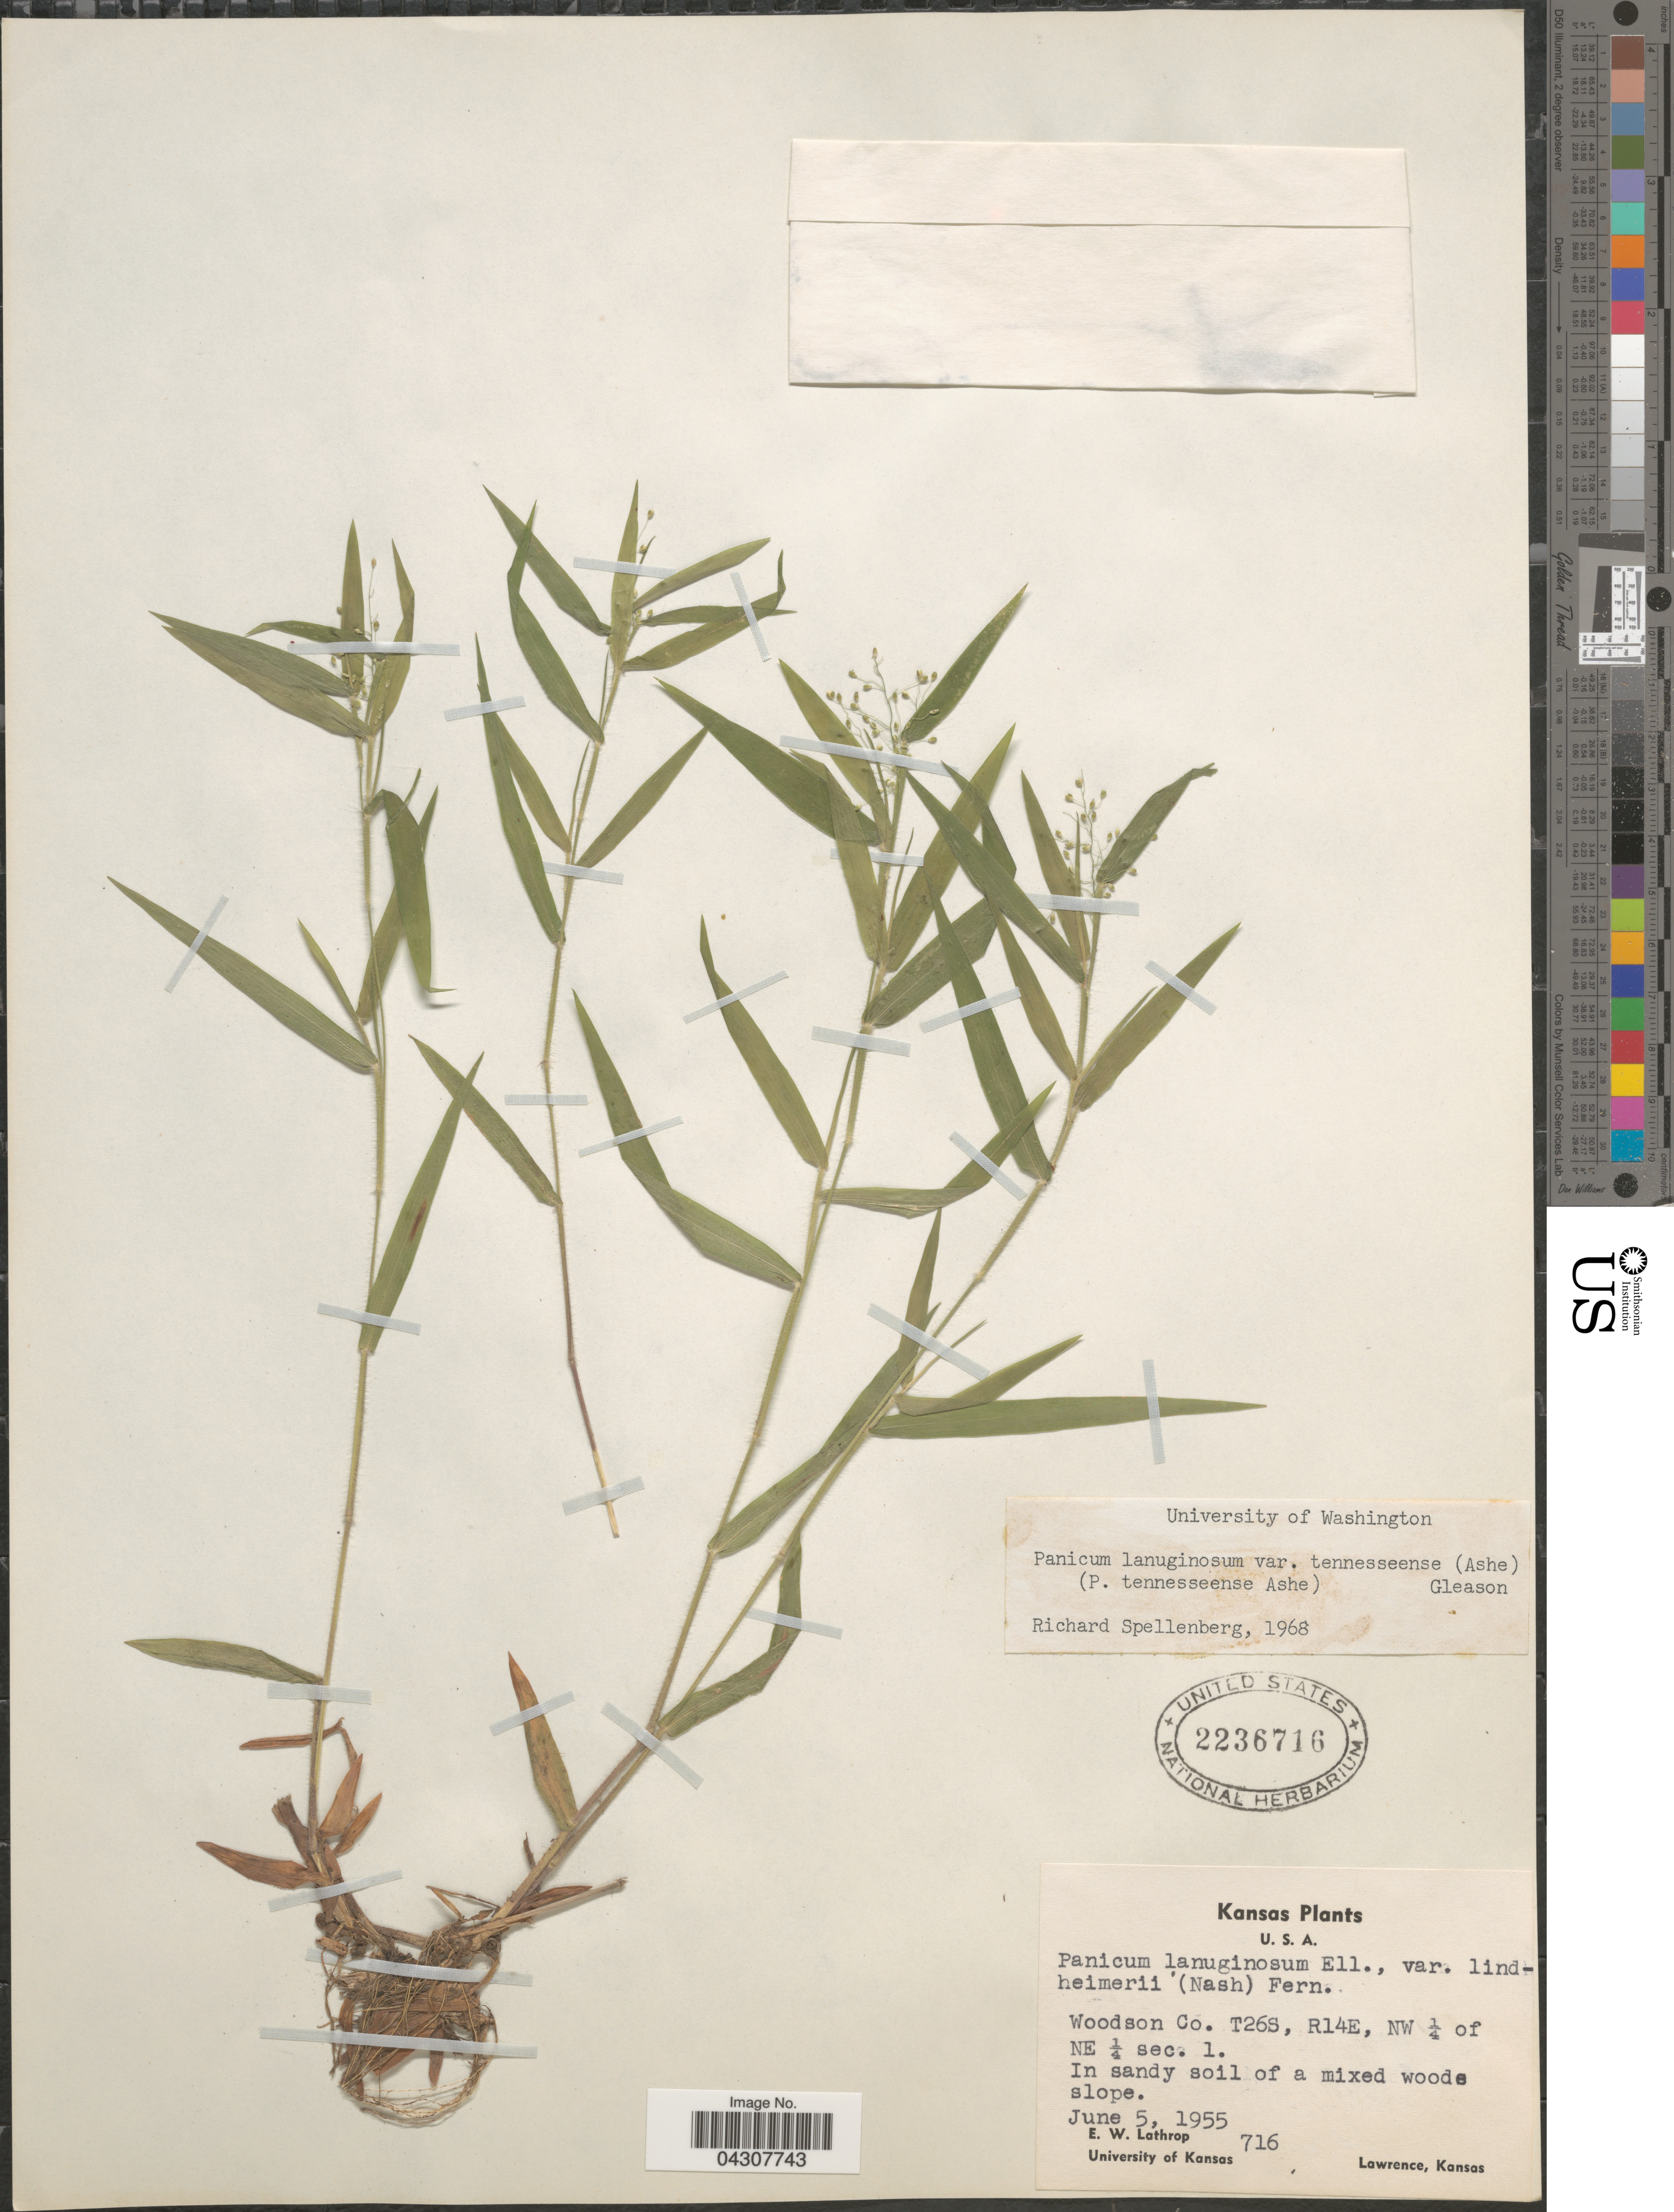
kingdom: Plantae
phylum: Tracheophyta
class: Liliopsida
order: Poales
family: Poaceae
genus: Dichanthelium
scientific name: Dichanthelium acuminatum var. acuminatum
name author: (Sw.) Gould & C.A. Clark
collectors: E. W. Lathrop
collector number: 716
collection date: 1955-06-05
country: United States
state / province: Kansas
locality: Woodson Co. T26S, R14E, NW ¼ of NE ¼ sec. 1. In sandy soil of a mixed woods slope.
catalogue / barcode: US 2236716